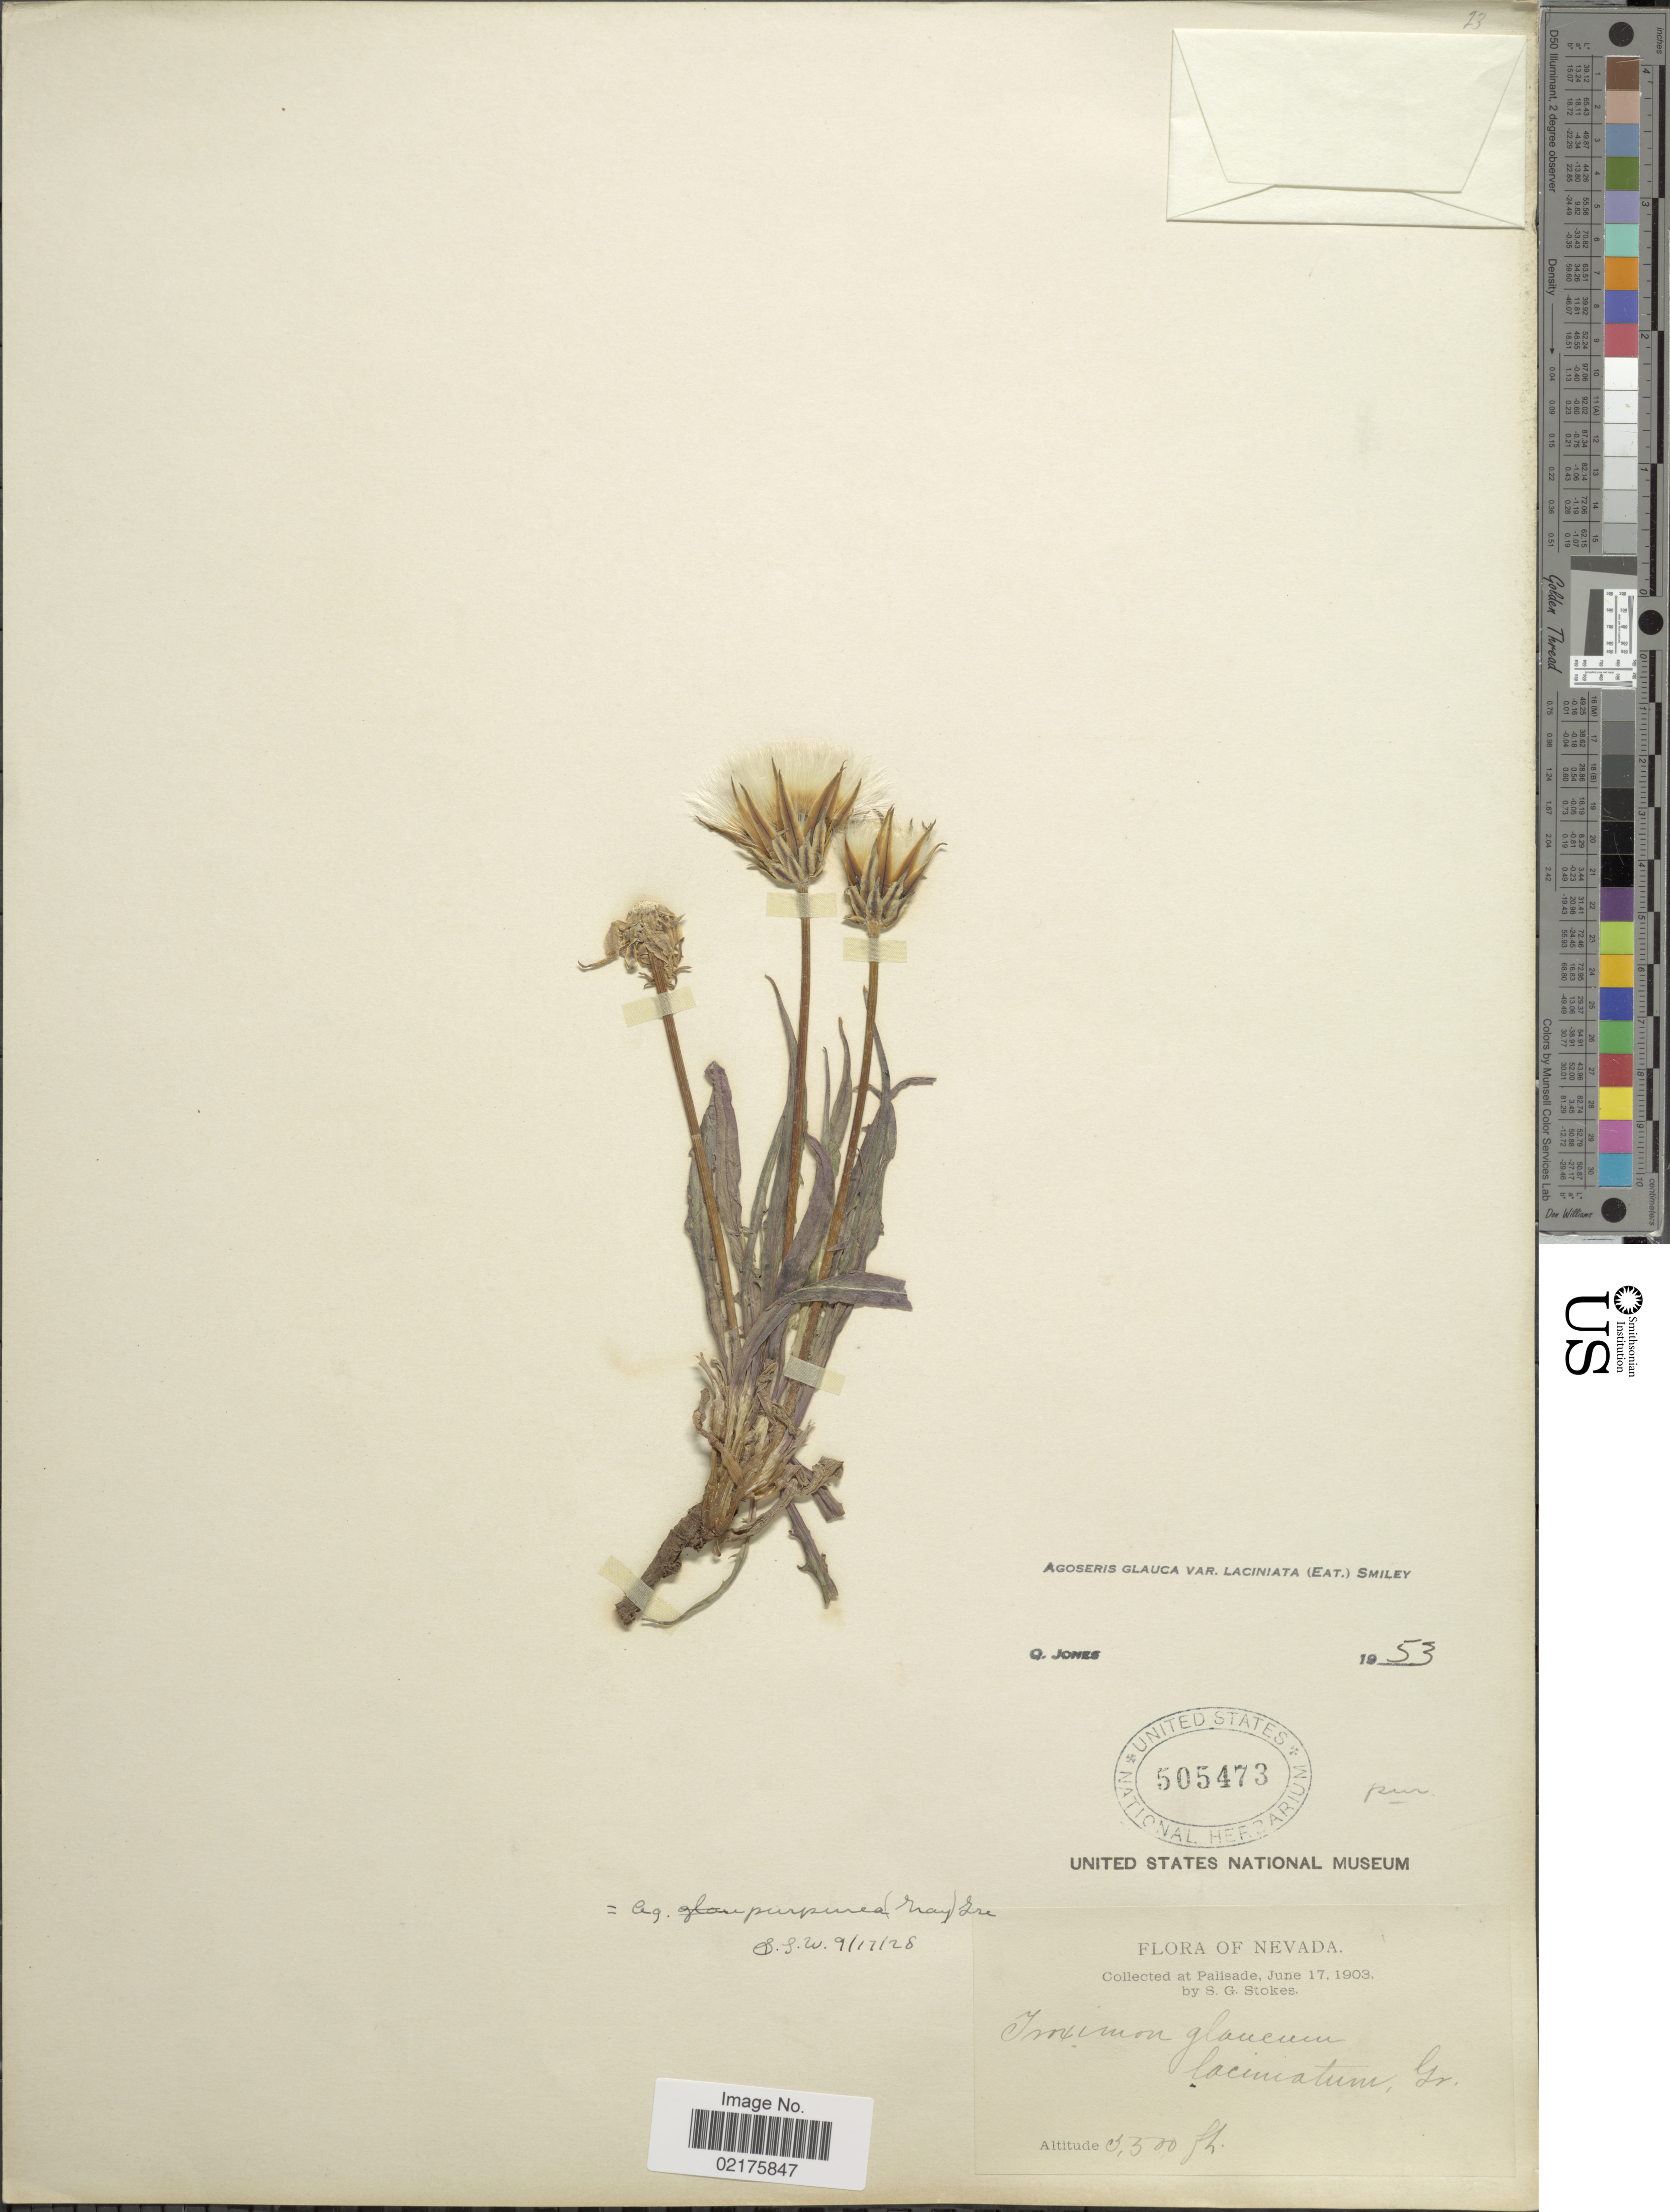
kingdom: Plantae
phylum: Tracheophyta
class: Magnoliopsida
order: Asterales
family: Asteraceae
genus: Agoseris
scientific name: Agoseris parviflora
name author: (Nutt.) D. Dietr.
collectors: S. G. Stokes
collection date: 1903-06-17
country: United States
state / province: Nevada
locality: Palisade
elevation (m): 1676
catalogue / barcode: US 505473